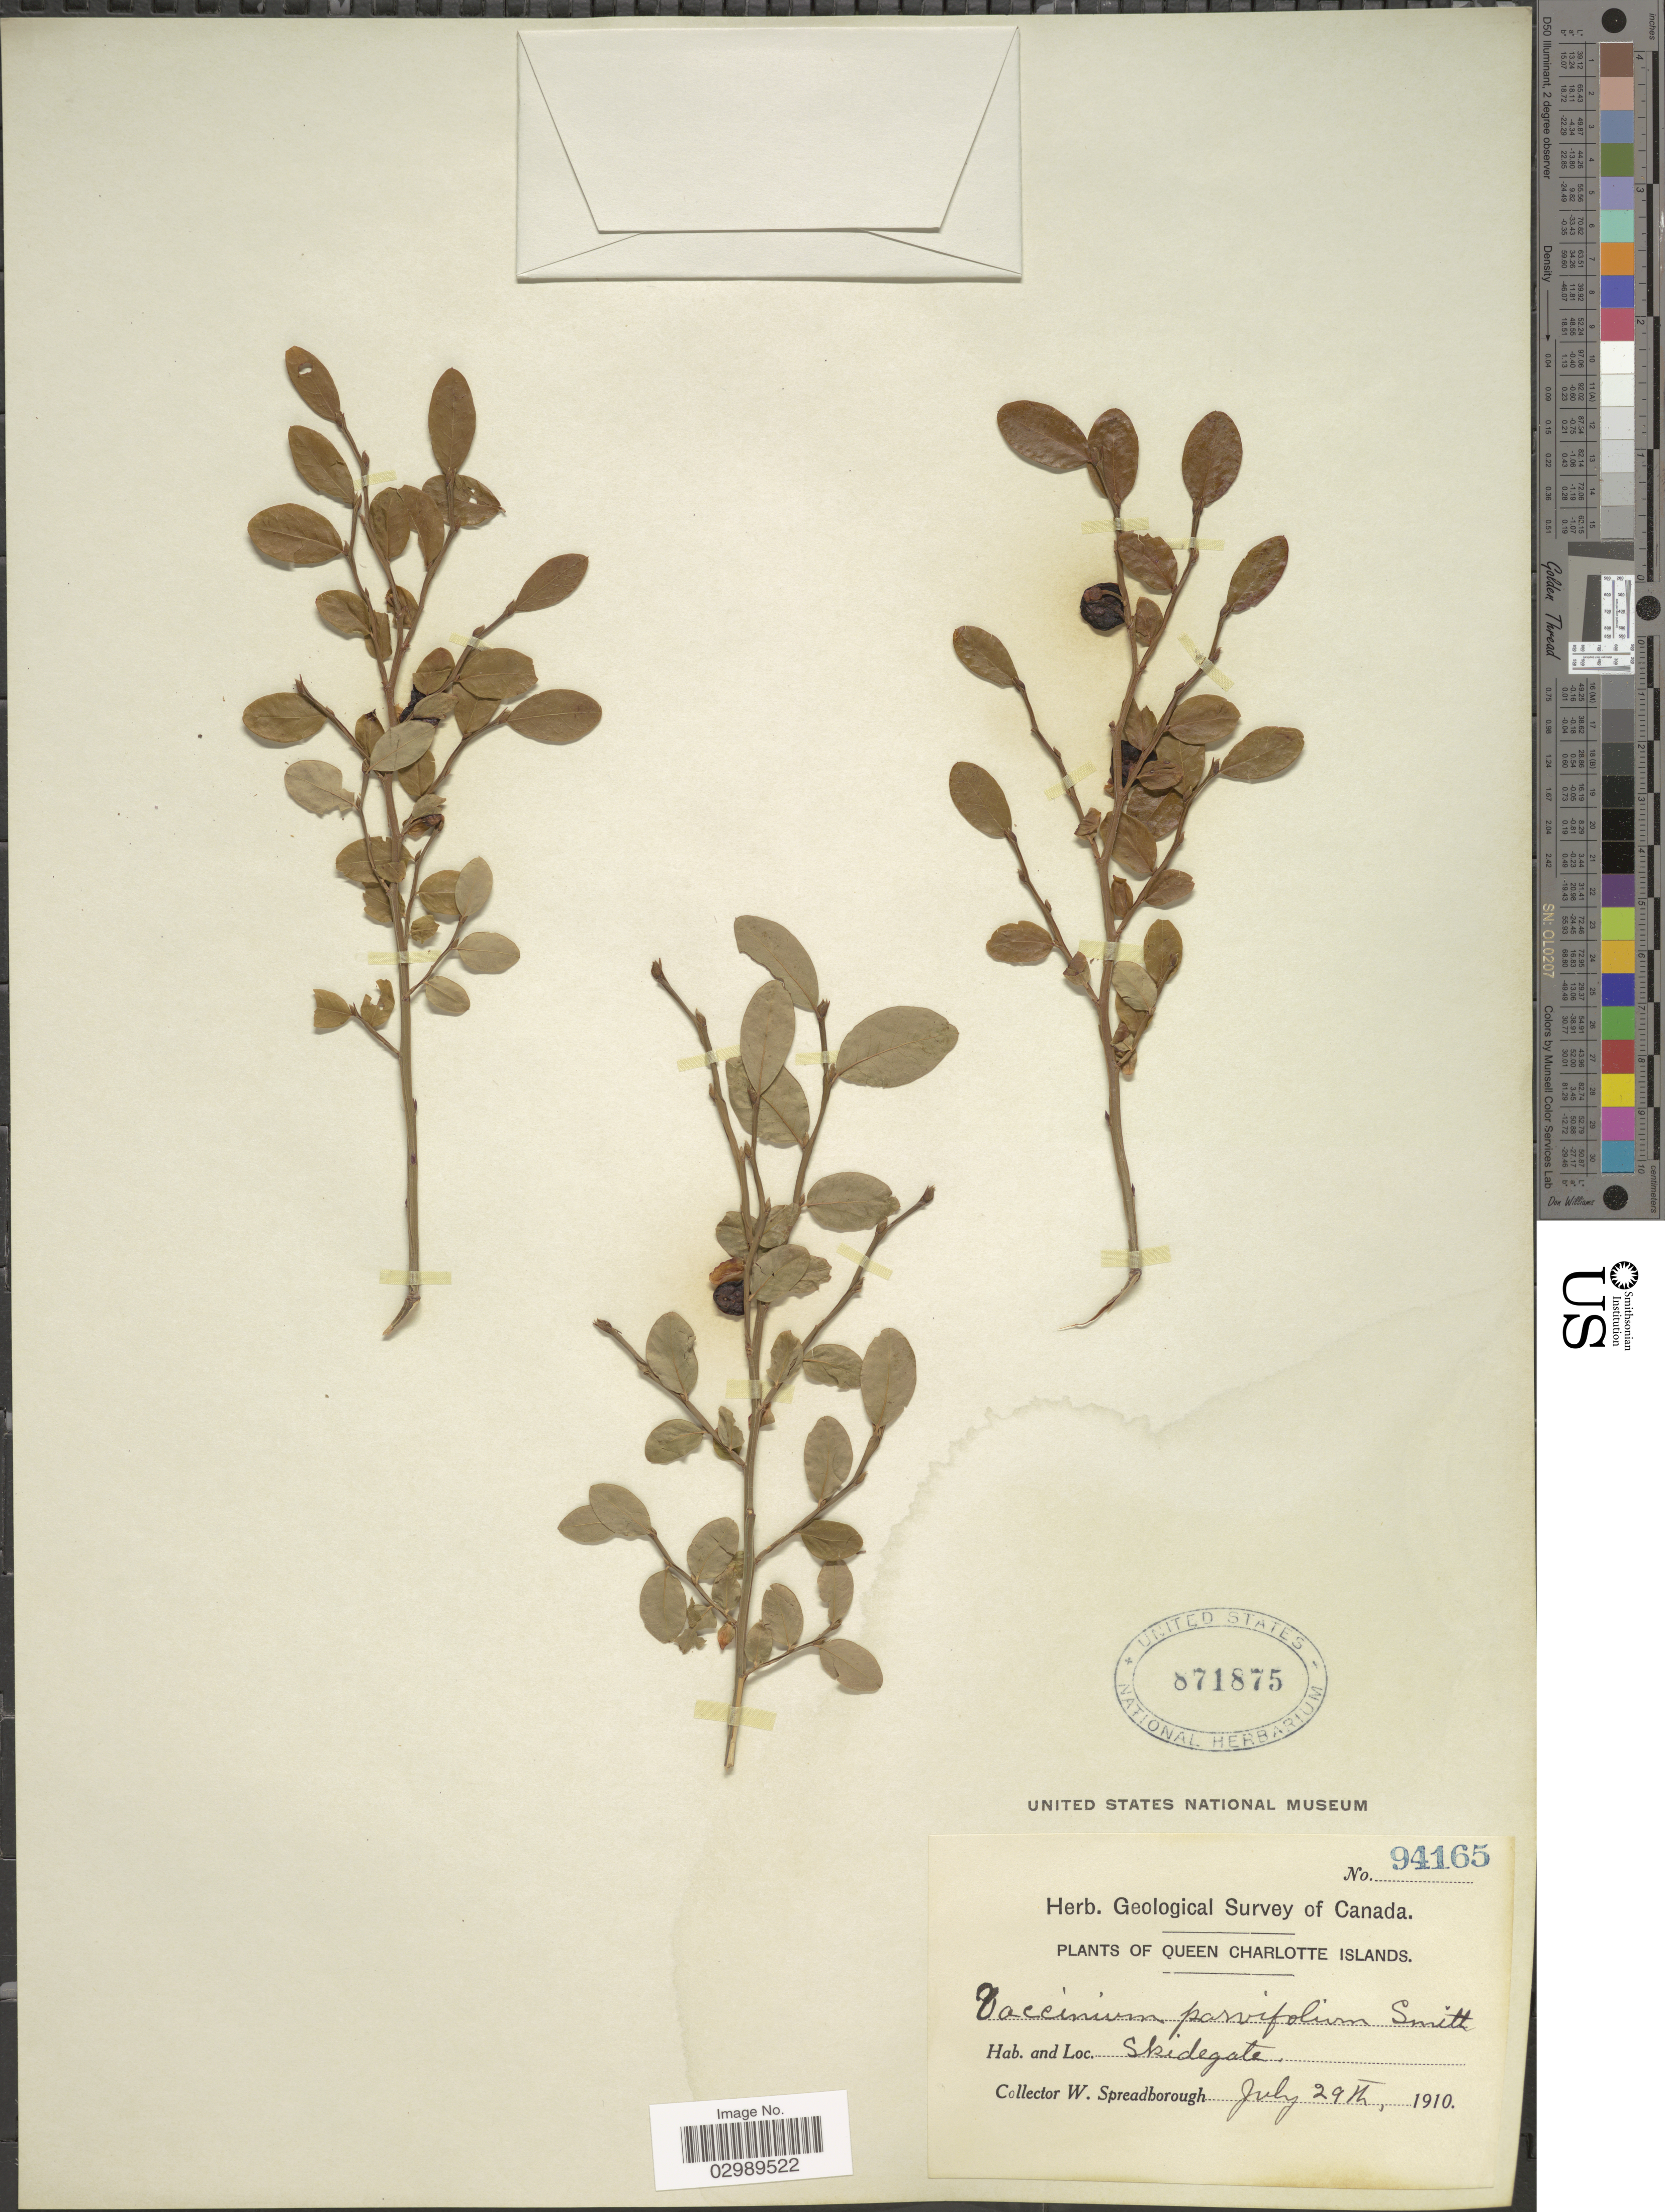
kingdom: Plantae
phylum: Tracheophyta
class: Magnoliopsida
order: Ericales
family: Ericaceae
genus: Vaccinium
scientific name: Vaccinium parvifolium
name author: Small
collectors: W. Spreadborough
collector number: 94165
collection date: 1910-07-29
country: Canada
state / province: British Columbia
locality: Queen Charlotte Islands, Skidegate.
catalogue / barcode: US 871875